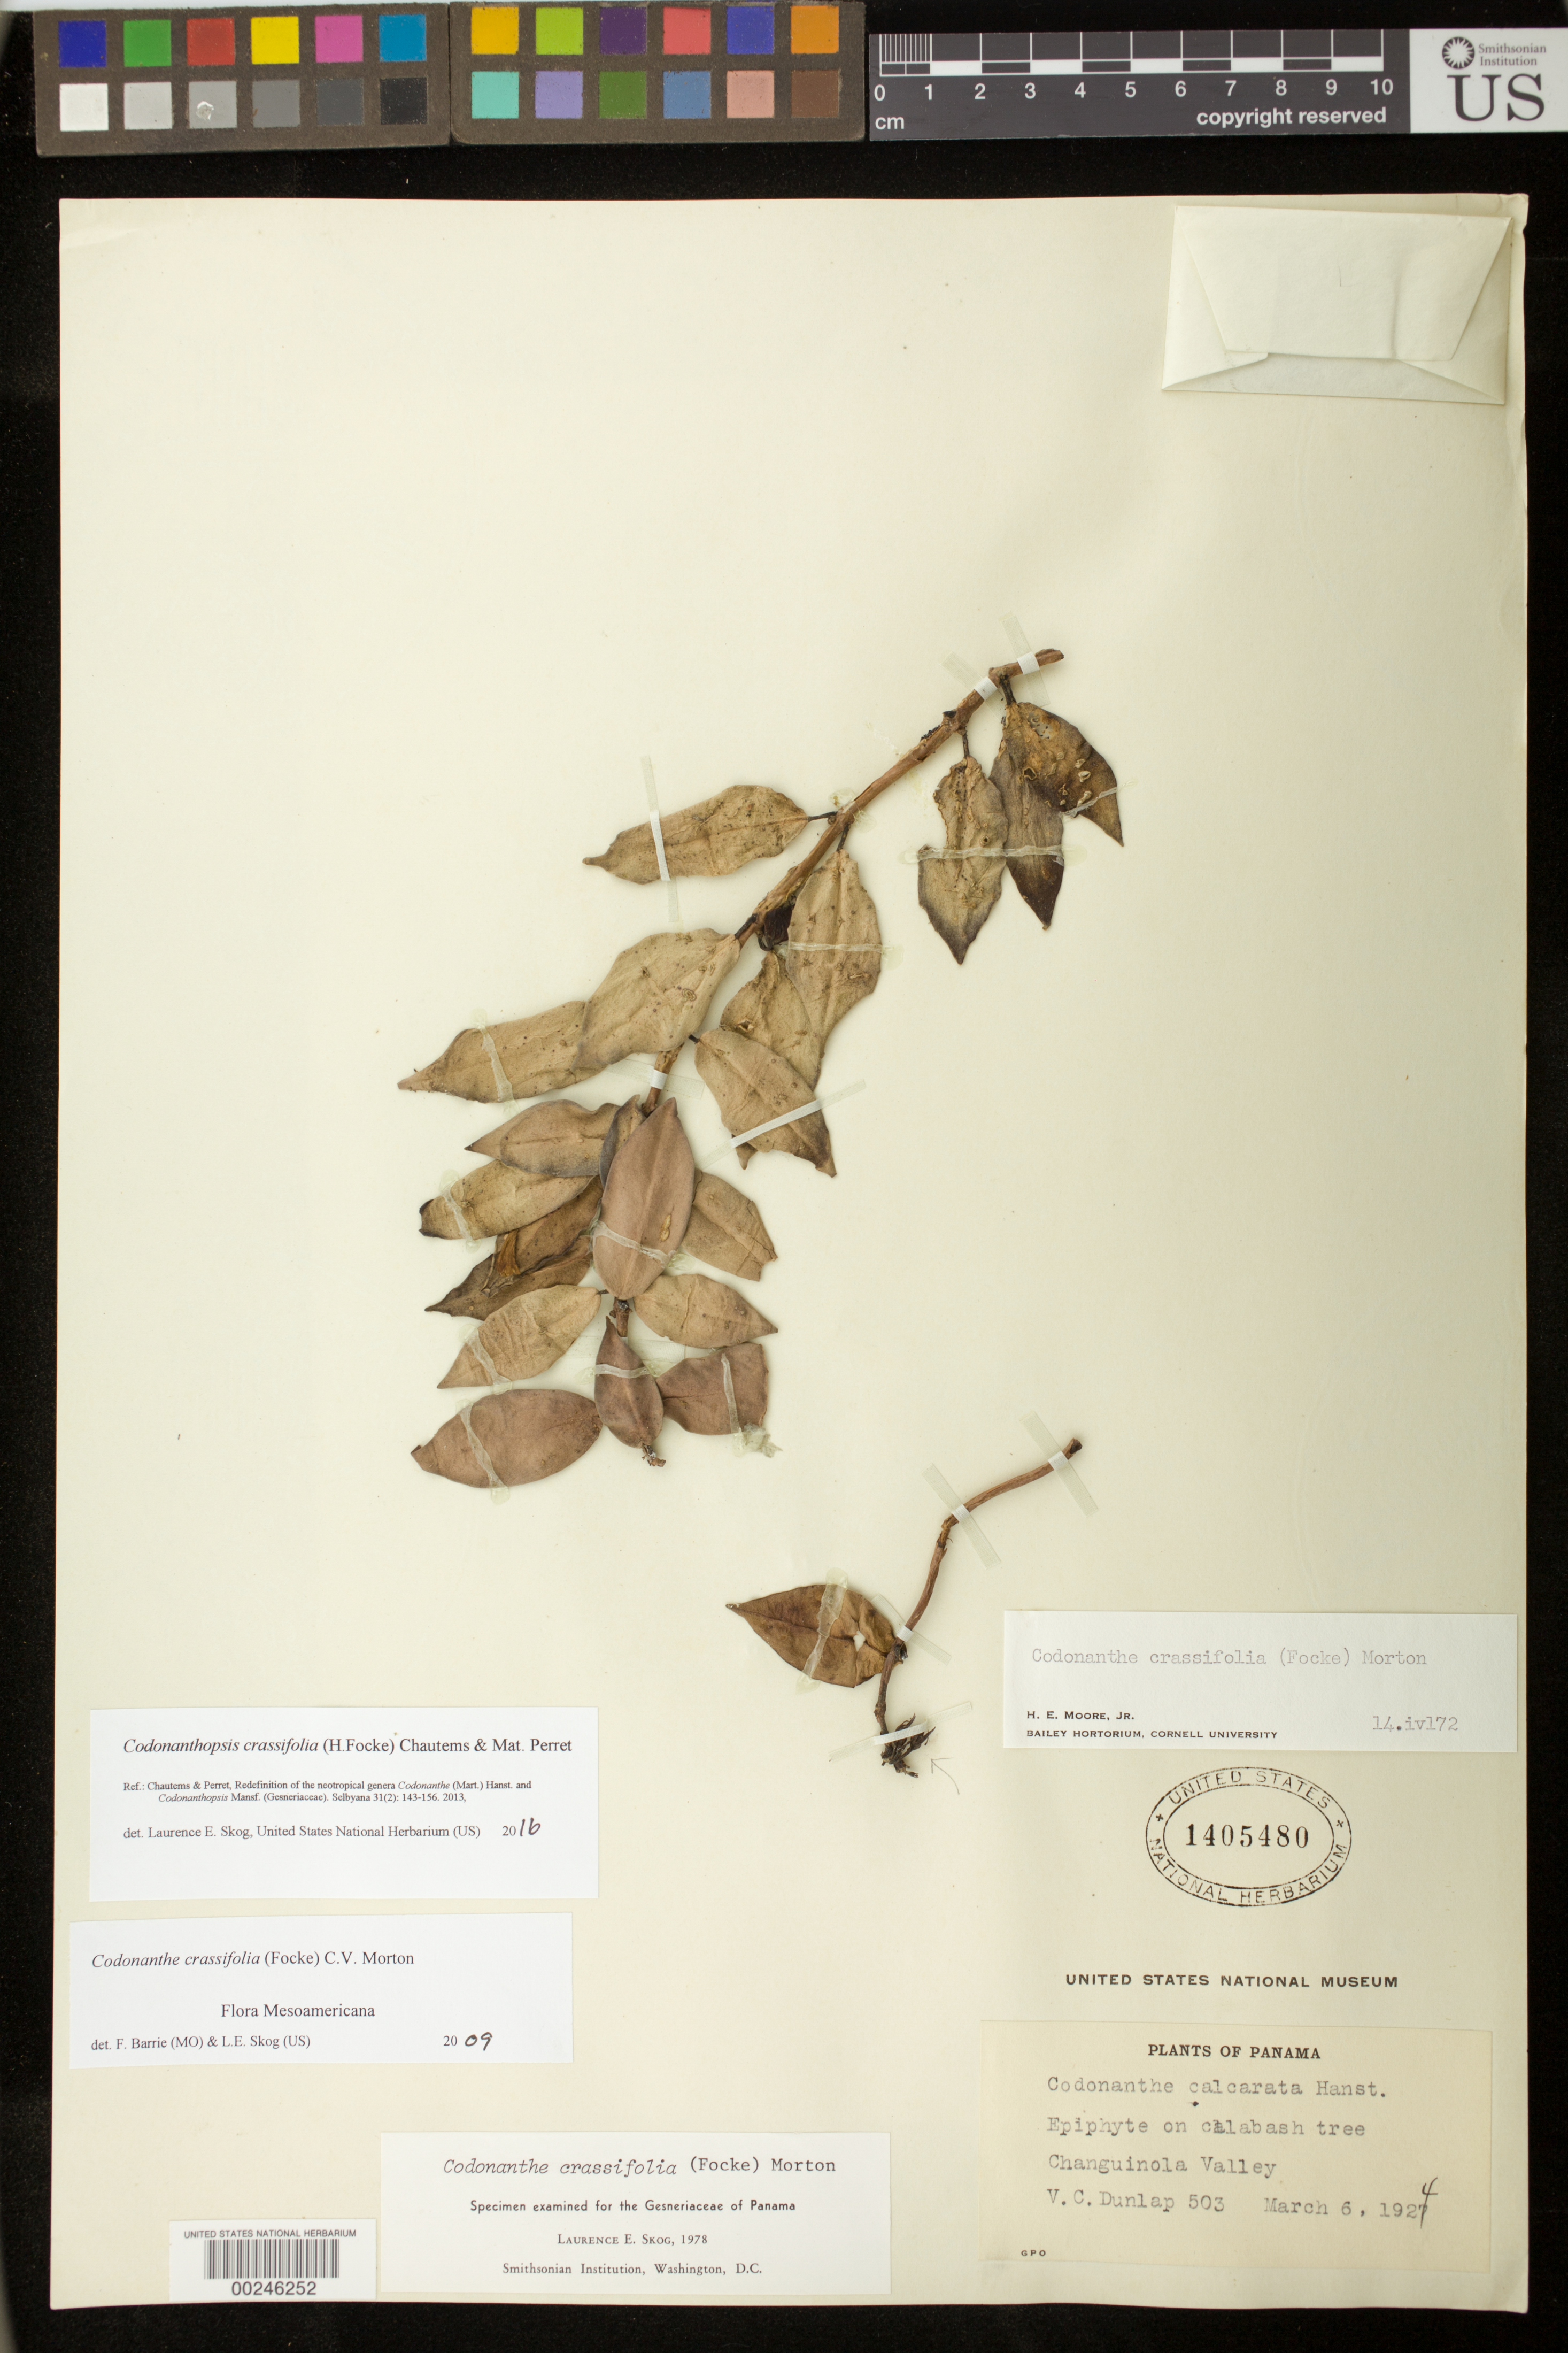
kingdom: Plantae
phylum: Tracheophyta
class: Magnoliopsida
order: Lamiales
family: Gesneriaceae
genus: Codonanthopsis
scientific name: Codonanthopsis crassifolia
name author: (H. Focke) Chautems & Mat.Perret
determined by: Skog, Laurence E.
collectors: V. C. Dunlap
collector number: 503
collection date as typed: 06 Mar 1924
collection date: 1924-03-06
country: Panama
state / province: Bocas del Toro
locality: Changuinola Valley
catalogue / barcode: US 1405480